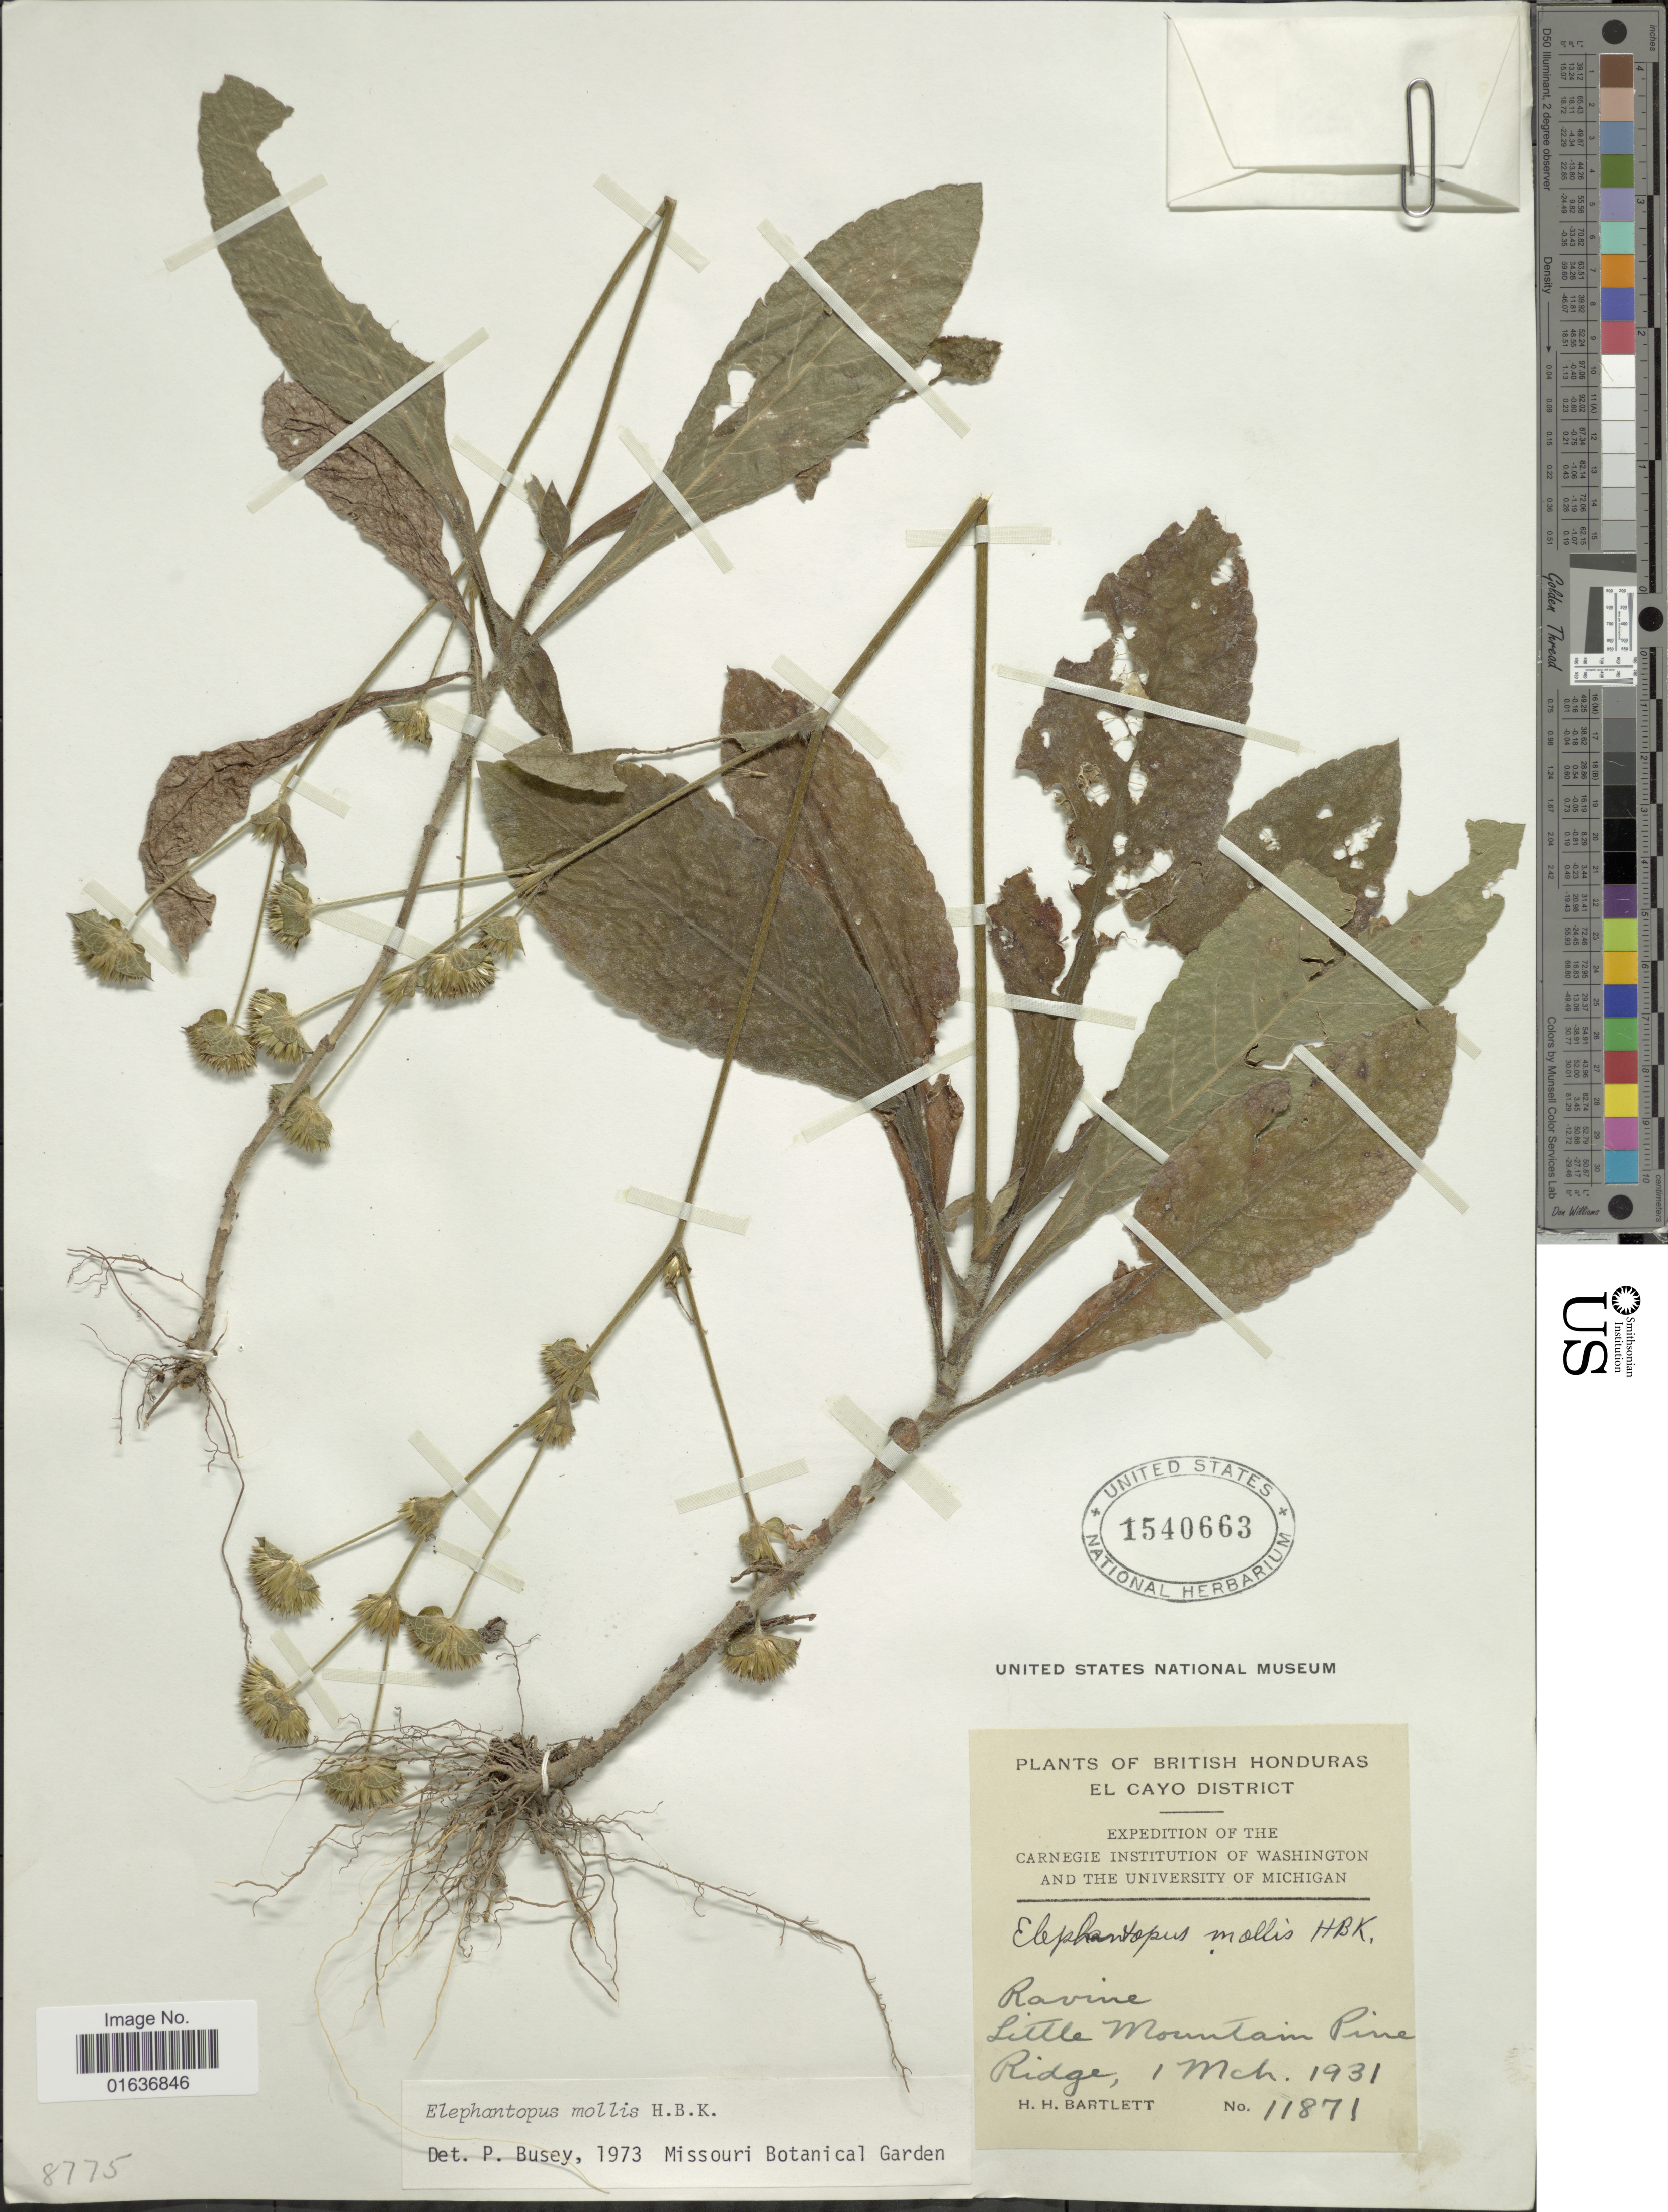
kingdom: Plantae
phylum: Tracheophyta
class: Magnoliopsida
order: Asterales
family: Asteraceae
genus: Elephantopus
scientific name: Elephantopus mollis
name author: Kunth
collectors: H. H. Bartlett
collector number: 11871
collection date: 1931-03-01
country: Belize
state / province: Cayo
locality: Carnegie Institution of Washington and the University of Michigan, British Honduras, El Cayo District, Ravine, Little Mountain Pine Ridge [unsure placement]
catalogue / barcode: US 1540663